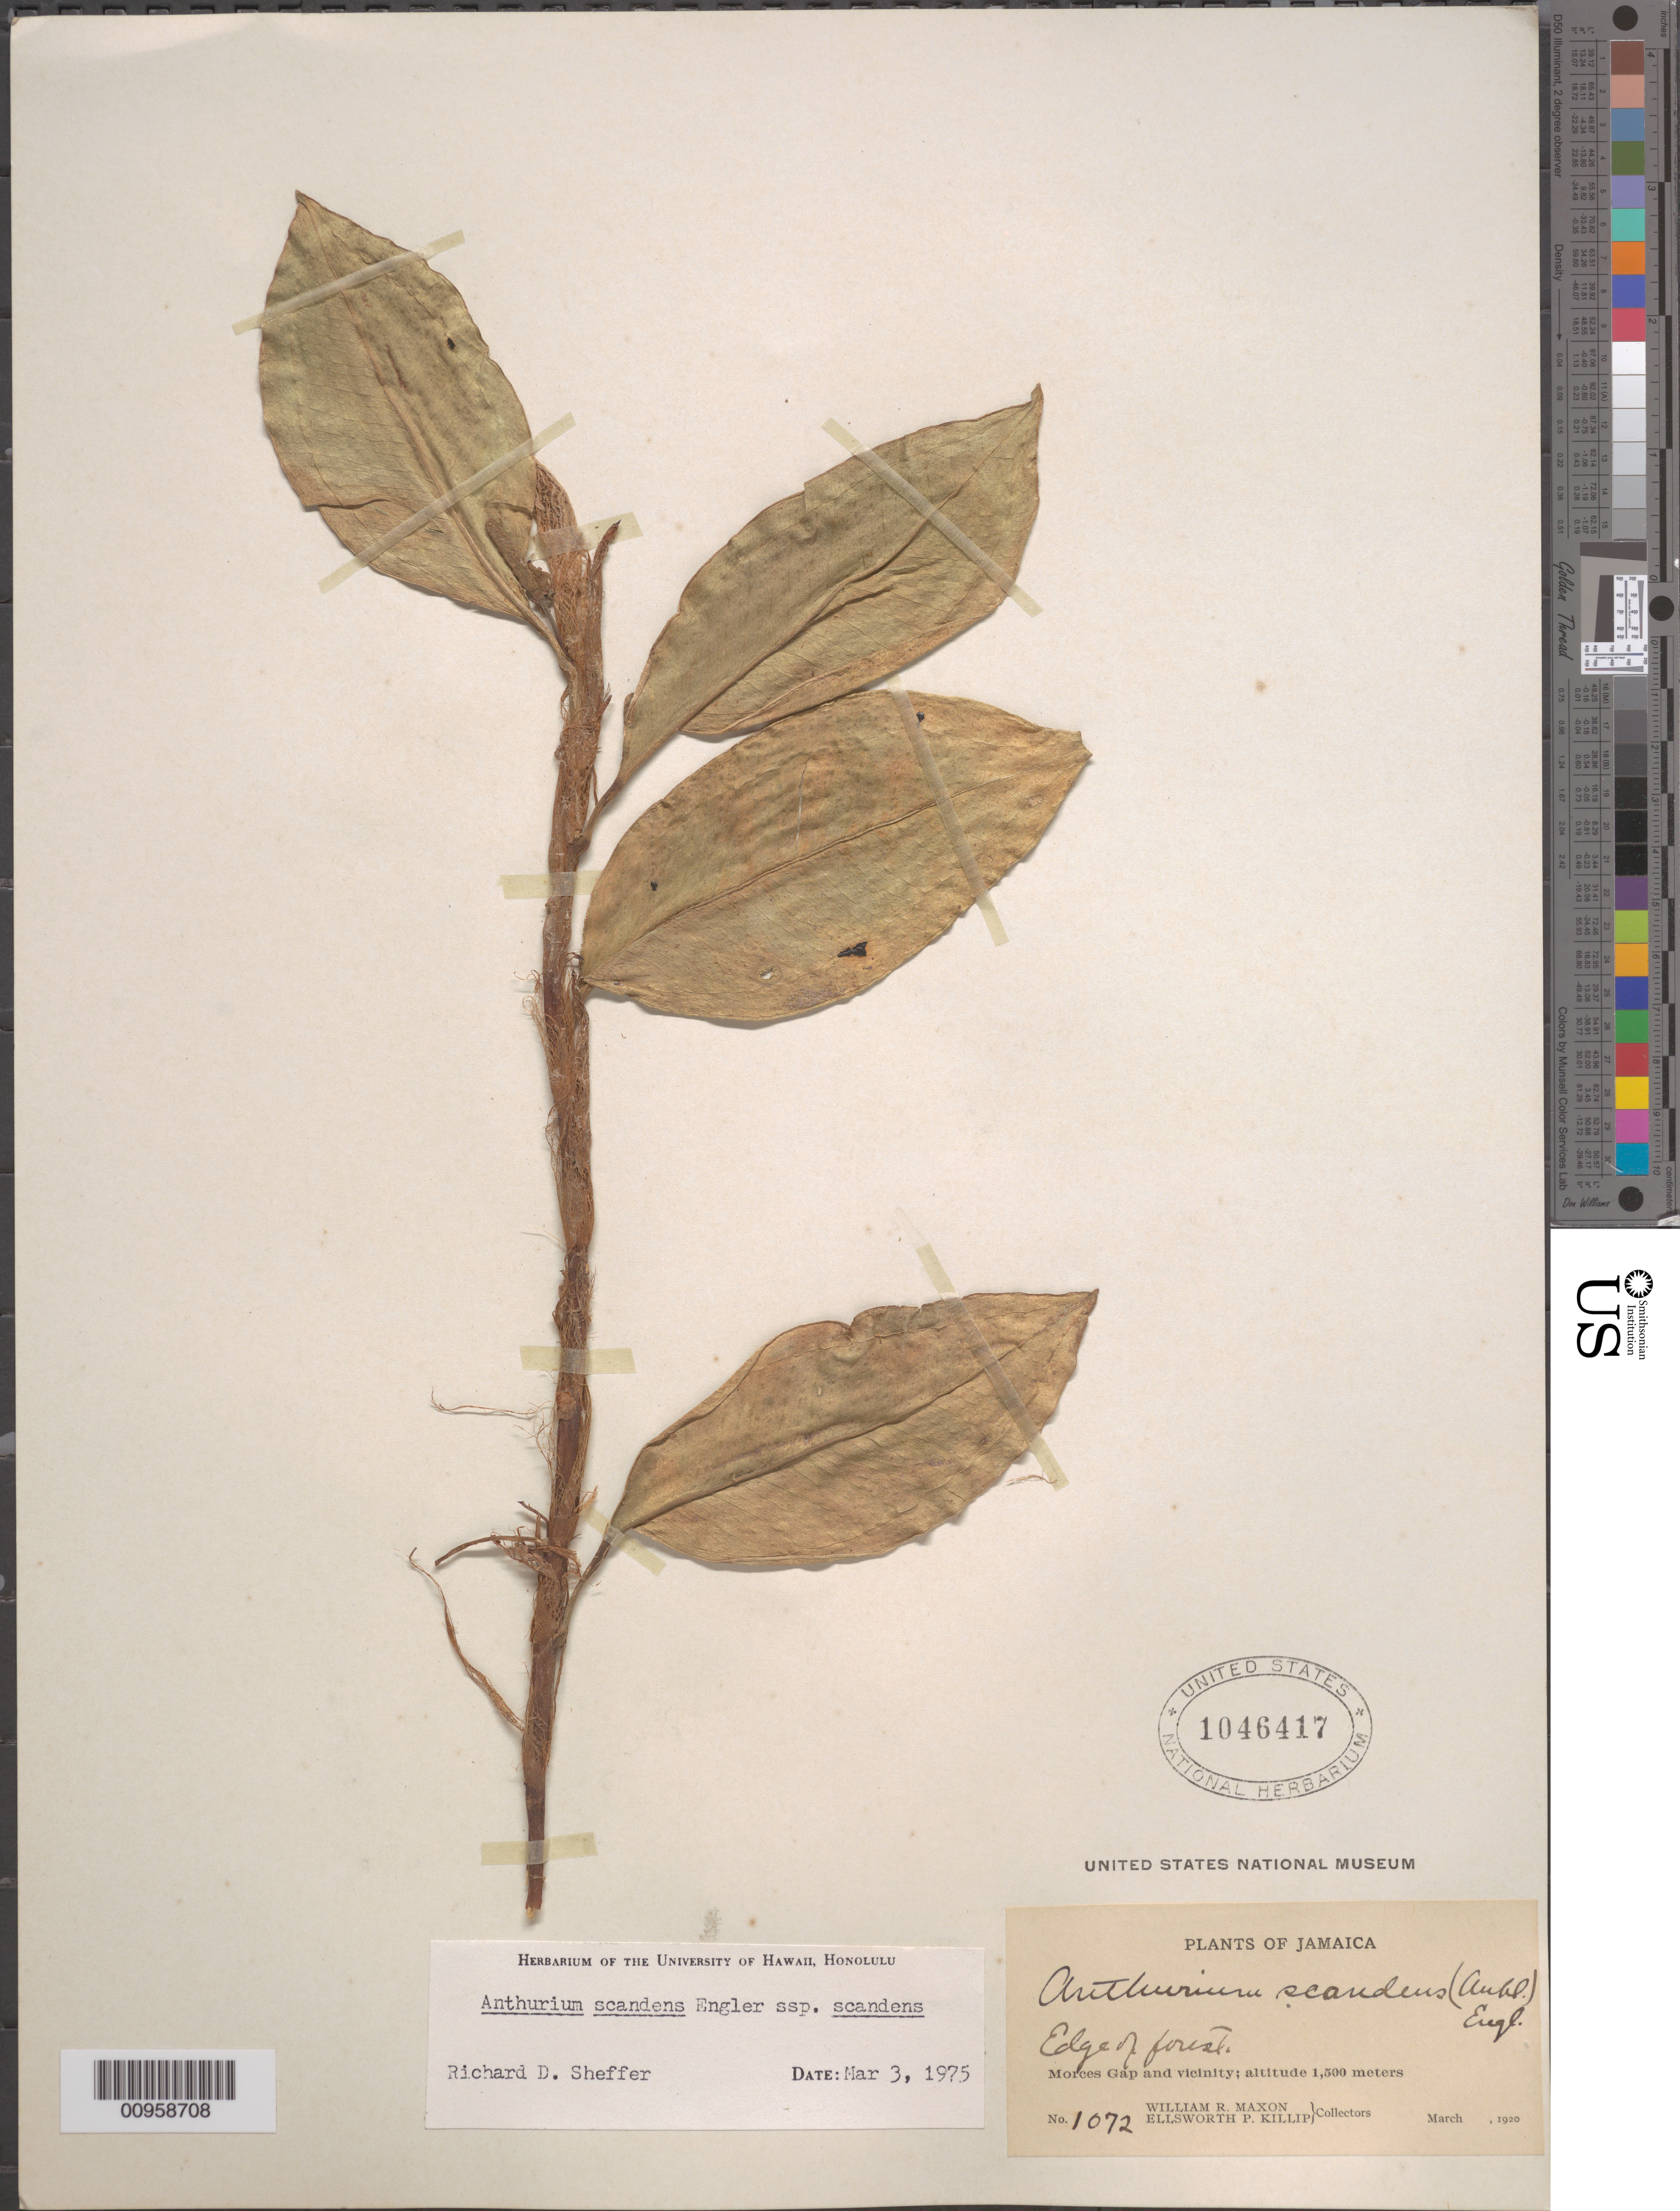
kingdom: Plantae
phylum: Tracheophyta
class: Liliopsida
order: Alismatales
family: Araceae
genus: Anthurium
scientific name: Anthurium scandens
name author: (Aubl.) Engl.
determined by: Sheffer, R. D.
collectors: W. R. Maxon & E. P. Killip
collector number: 1072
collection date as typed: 14 Mar 1920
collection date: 1920-03-14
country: Jamaica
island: Jamaica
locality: Morces Gap and vicinity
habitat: Edge of forest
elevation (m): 1500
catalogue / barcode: US 1046417